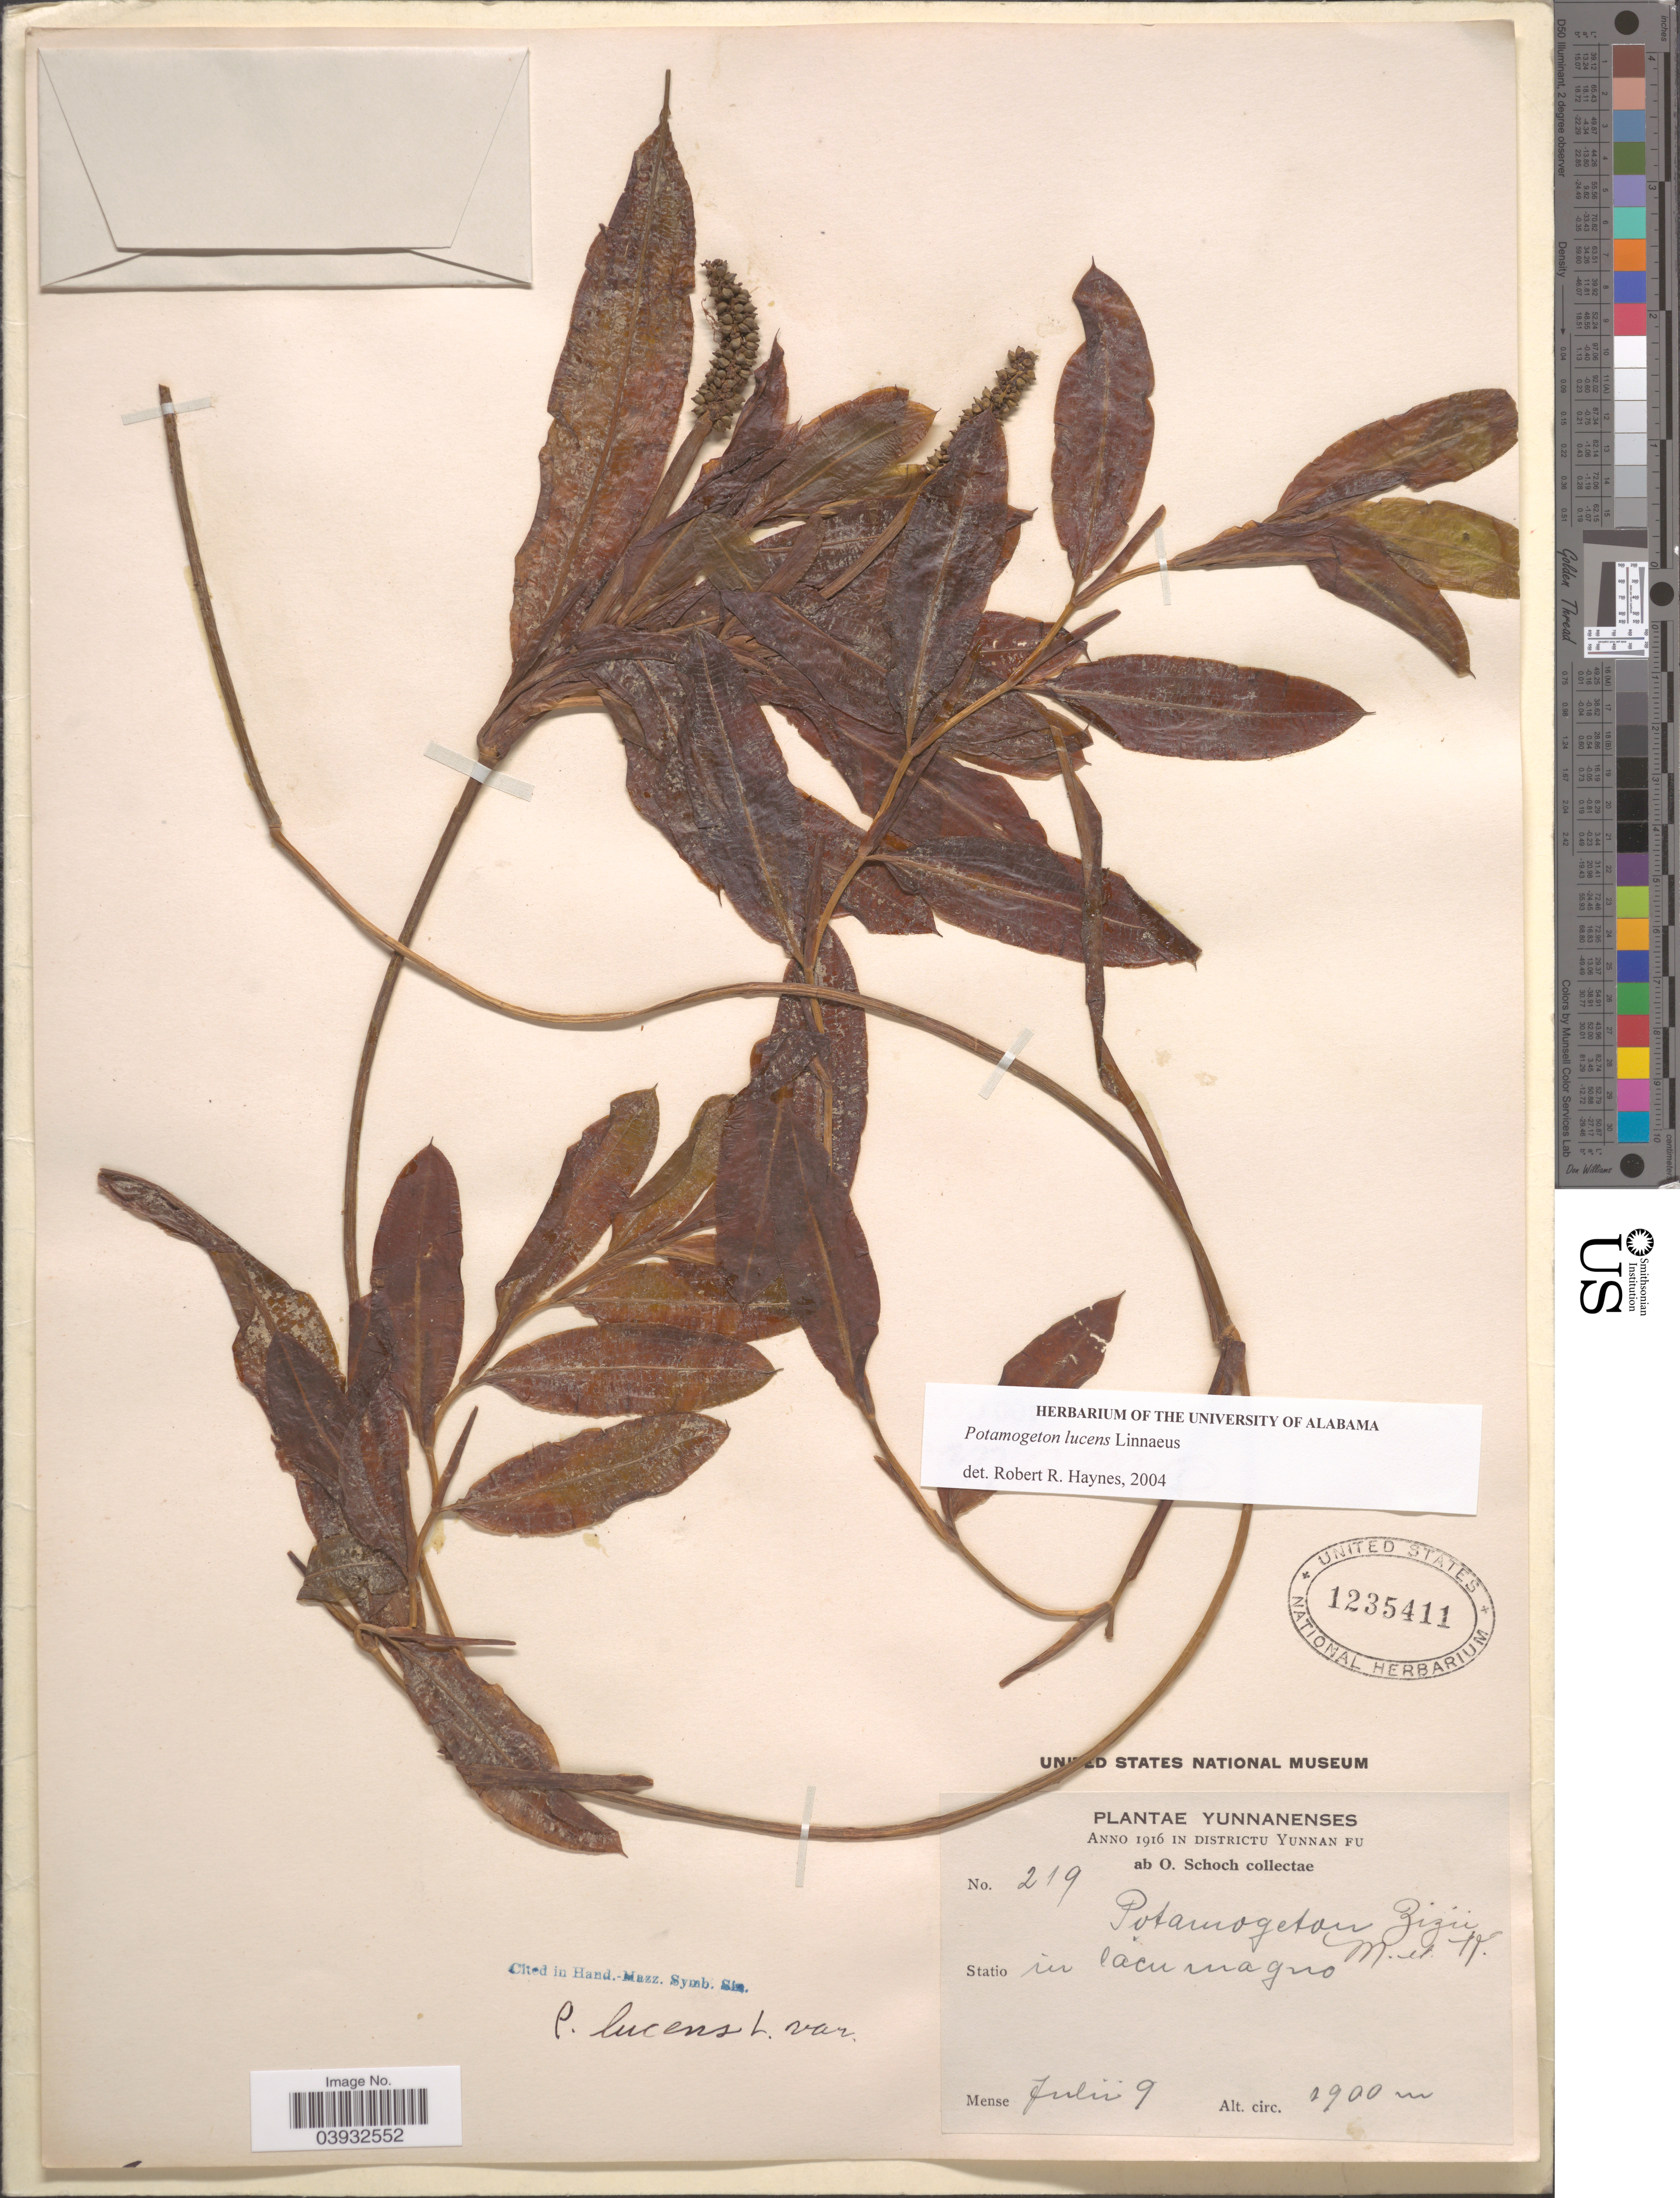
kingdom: Plantae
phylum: Tracheophyta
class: Liliopsida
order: Alismatales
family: Potamogetonaceae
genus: Potamogeton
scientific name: Potamogeton lucens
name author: L.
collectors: O. Schoch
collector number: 219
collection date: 1916-07-09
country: China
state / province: Yunnan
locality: Yunnanenses. Districtu Yunnan Fu. Statio in Pacu Magno.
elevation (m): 1900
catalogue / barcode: US 1235411